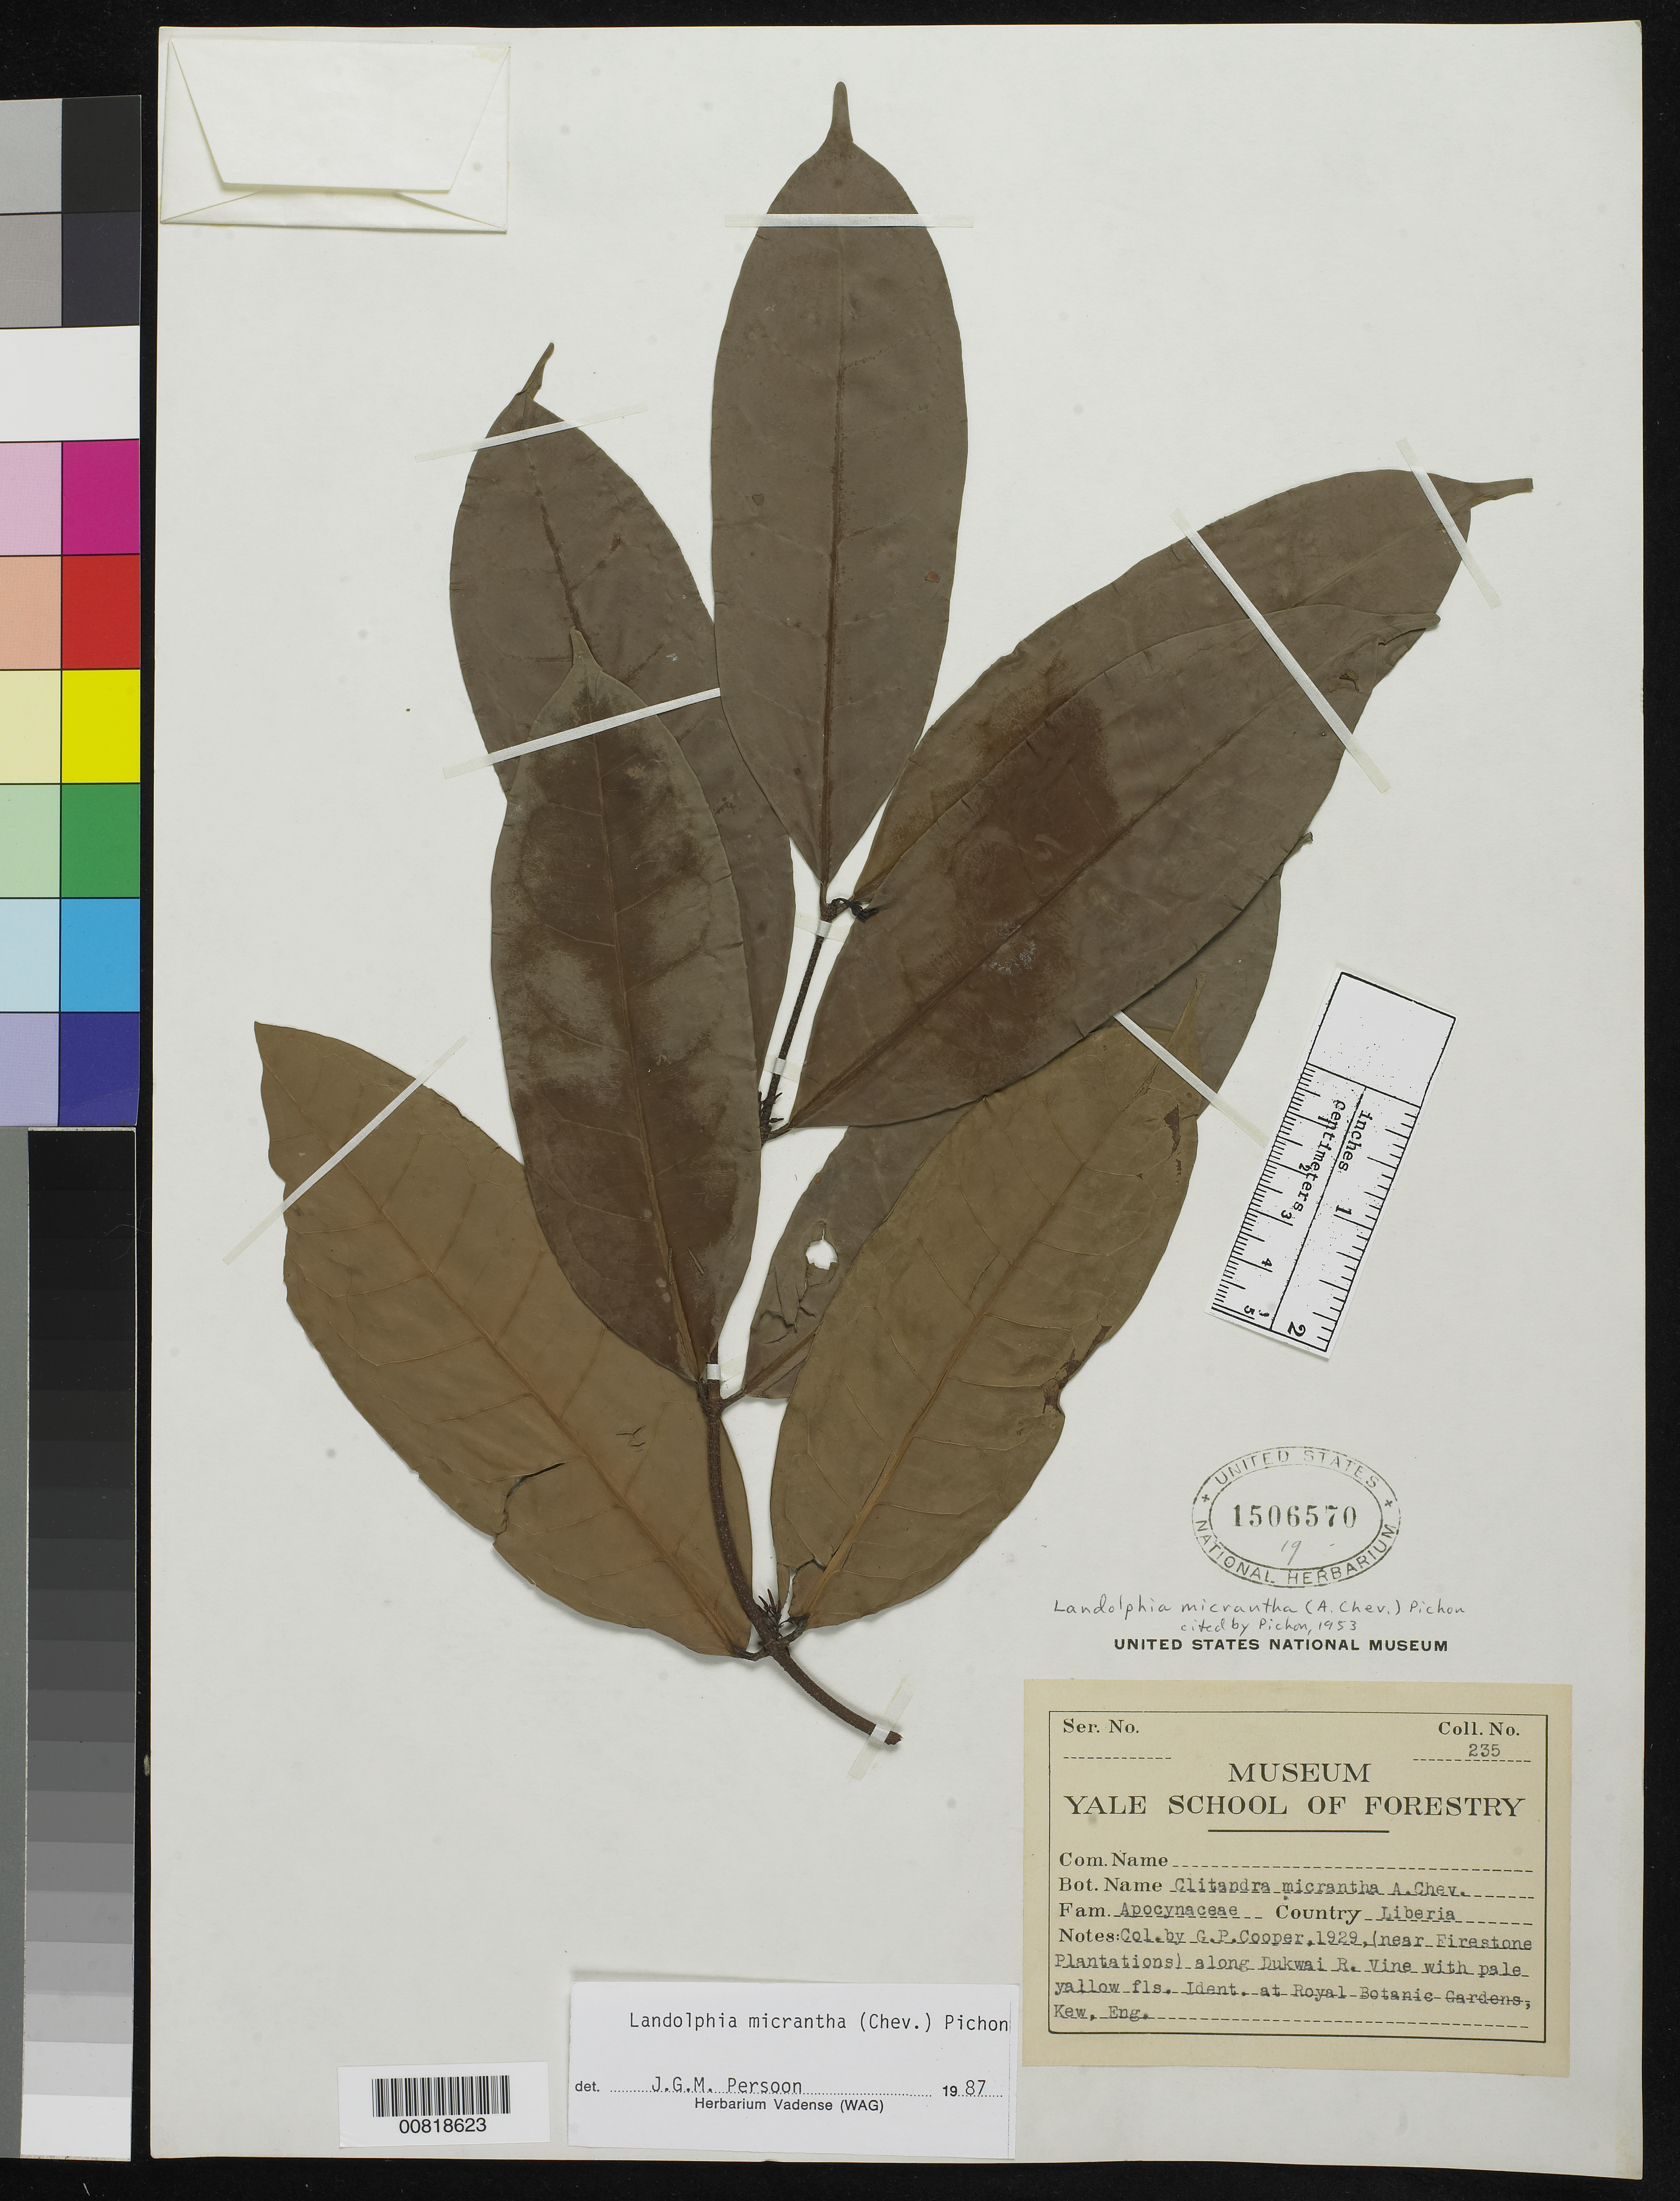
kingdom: Plantae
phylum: Tracheophyta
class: Magnoliopsida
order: Gentianales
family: Apocynaceae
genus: Landolphia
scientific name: Landolphia micrantha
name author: (A. Chev.) Pichon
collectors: G. Cooper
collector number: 235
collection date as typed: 1929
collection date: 1929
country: Liberia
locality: (near Firestone Plantations) along Dukwai River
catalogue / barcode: US 1506570